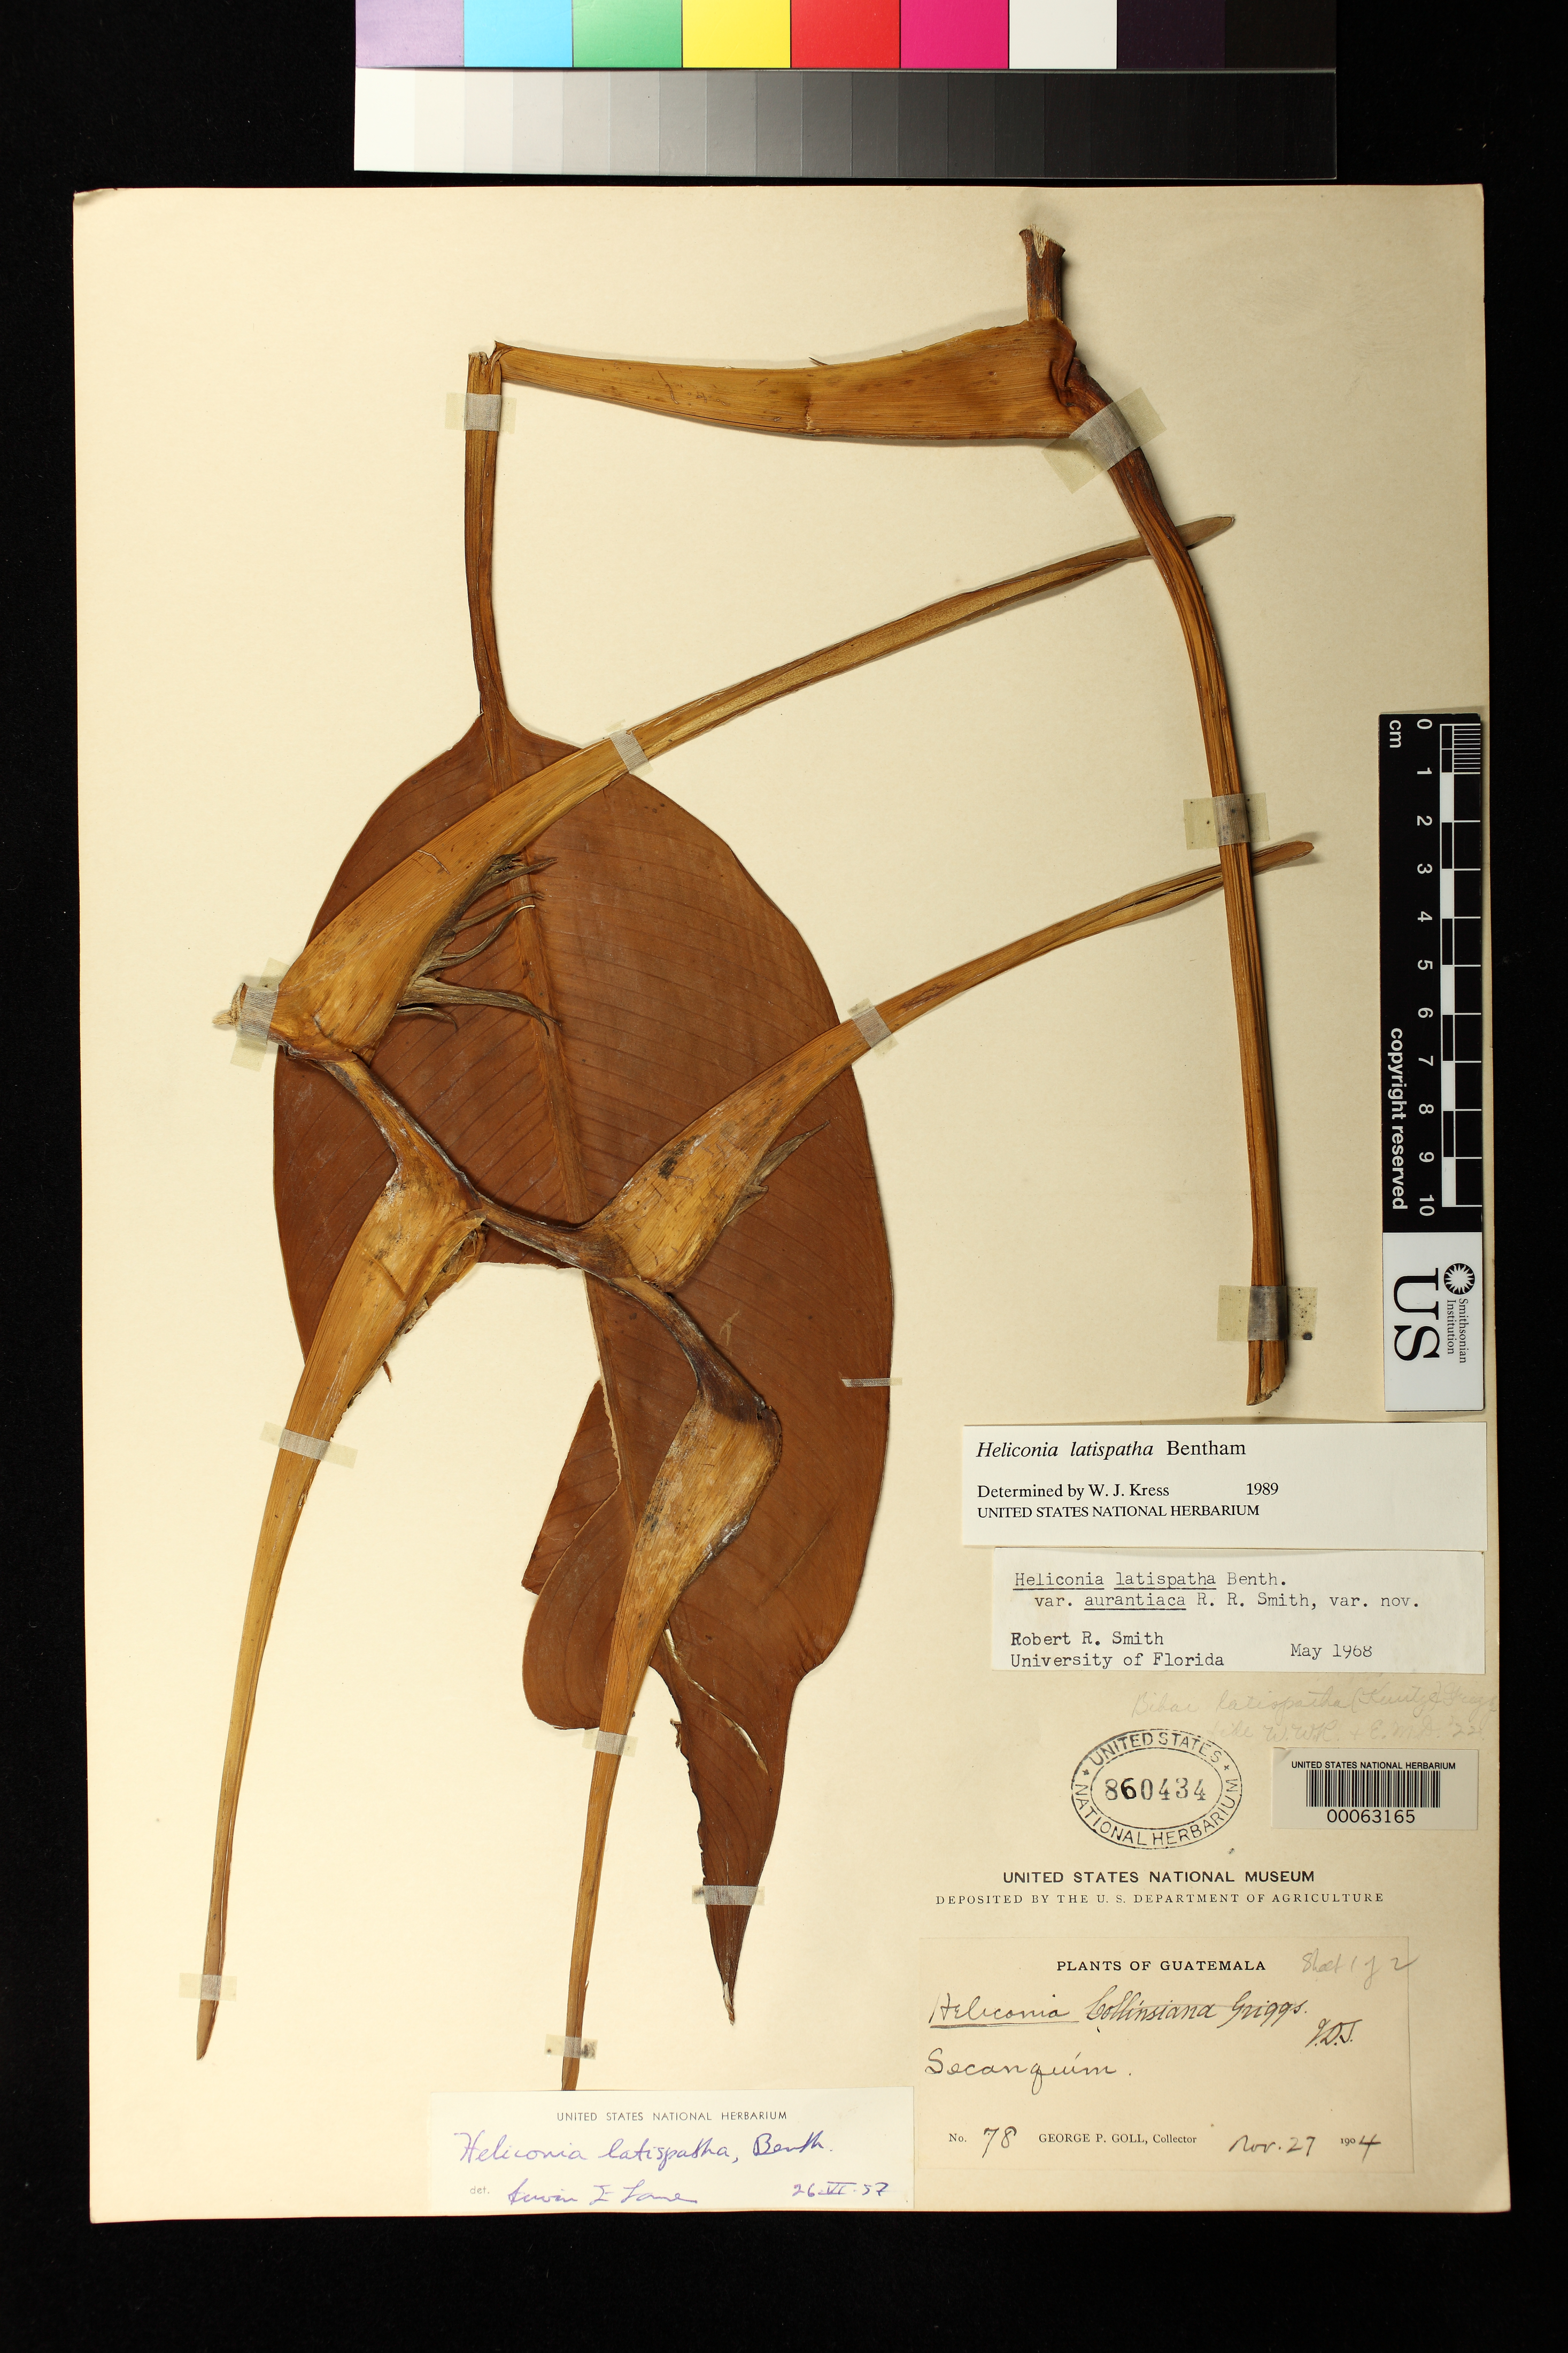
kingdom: Plantae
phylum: Tracheophyta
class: Liliopsida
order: Zingiberales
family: Heliconiaceae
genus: Heliconia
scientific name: Heliconia latispatha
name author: Benth.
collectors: G. Goll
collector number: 78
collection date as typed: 27 Nov 1904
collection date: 1904-11-27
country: Guatemala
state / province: Alta Verapaz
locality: Secanquim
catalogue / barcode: US 860434